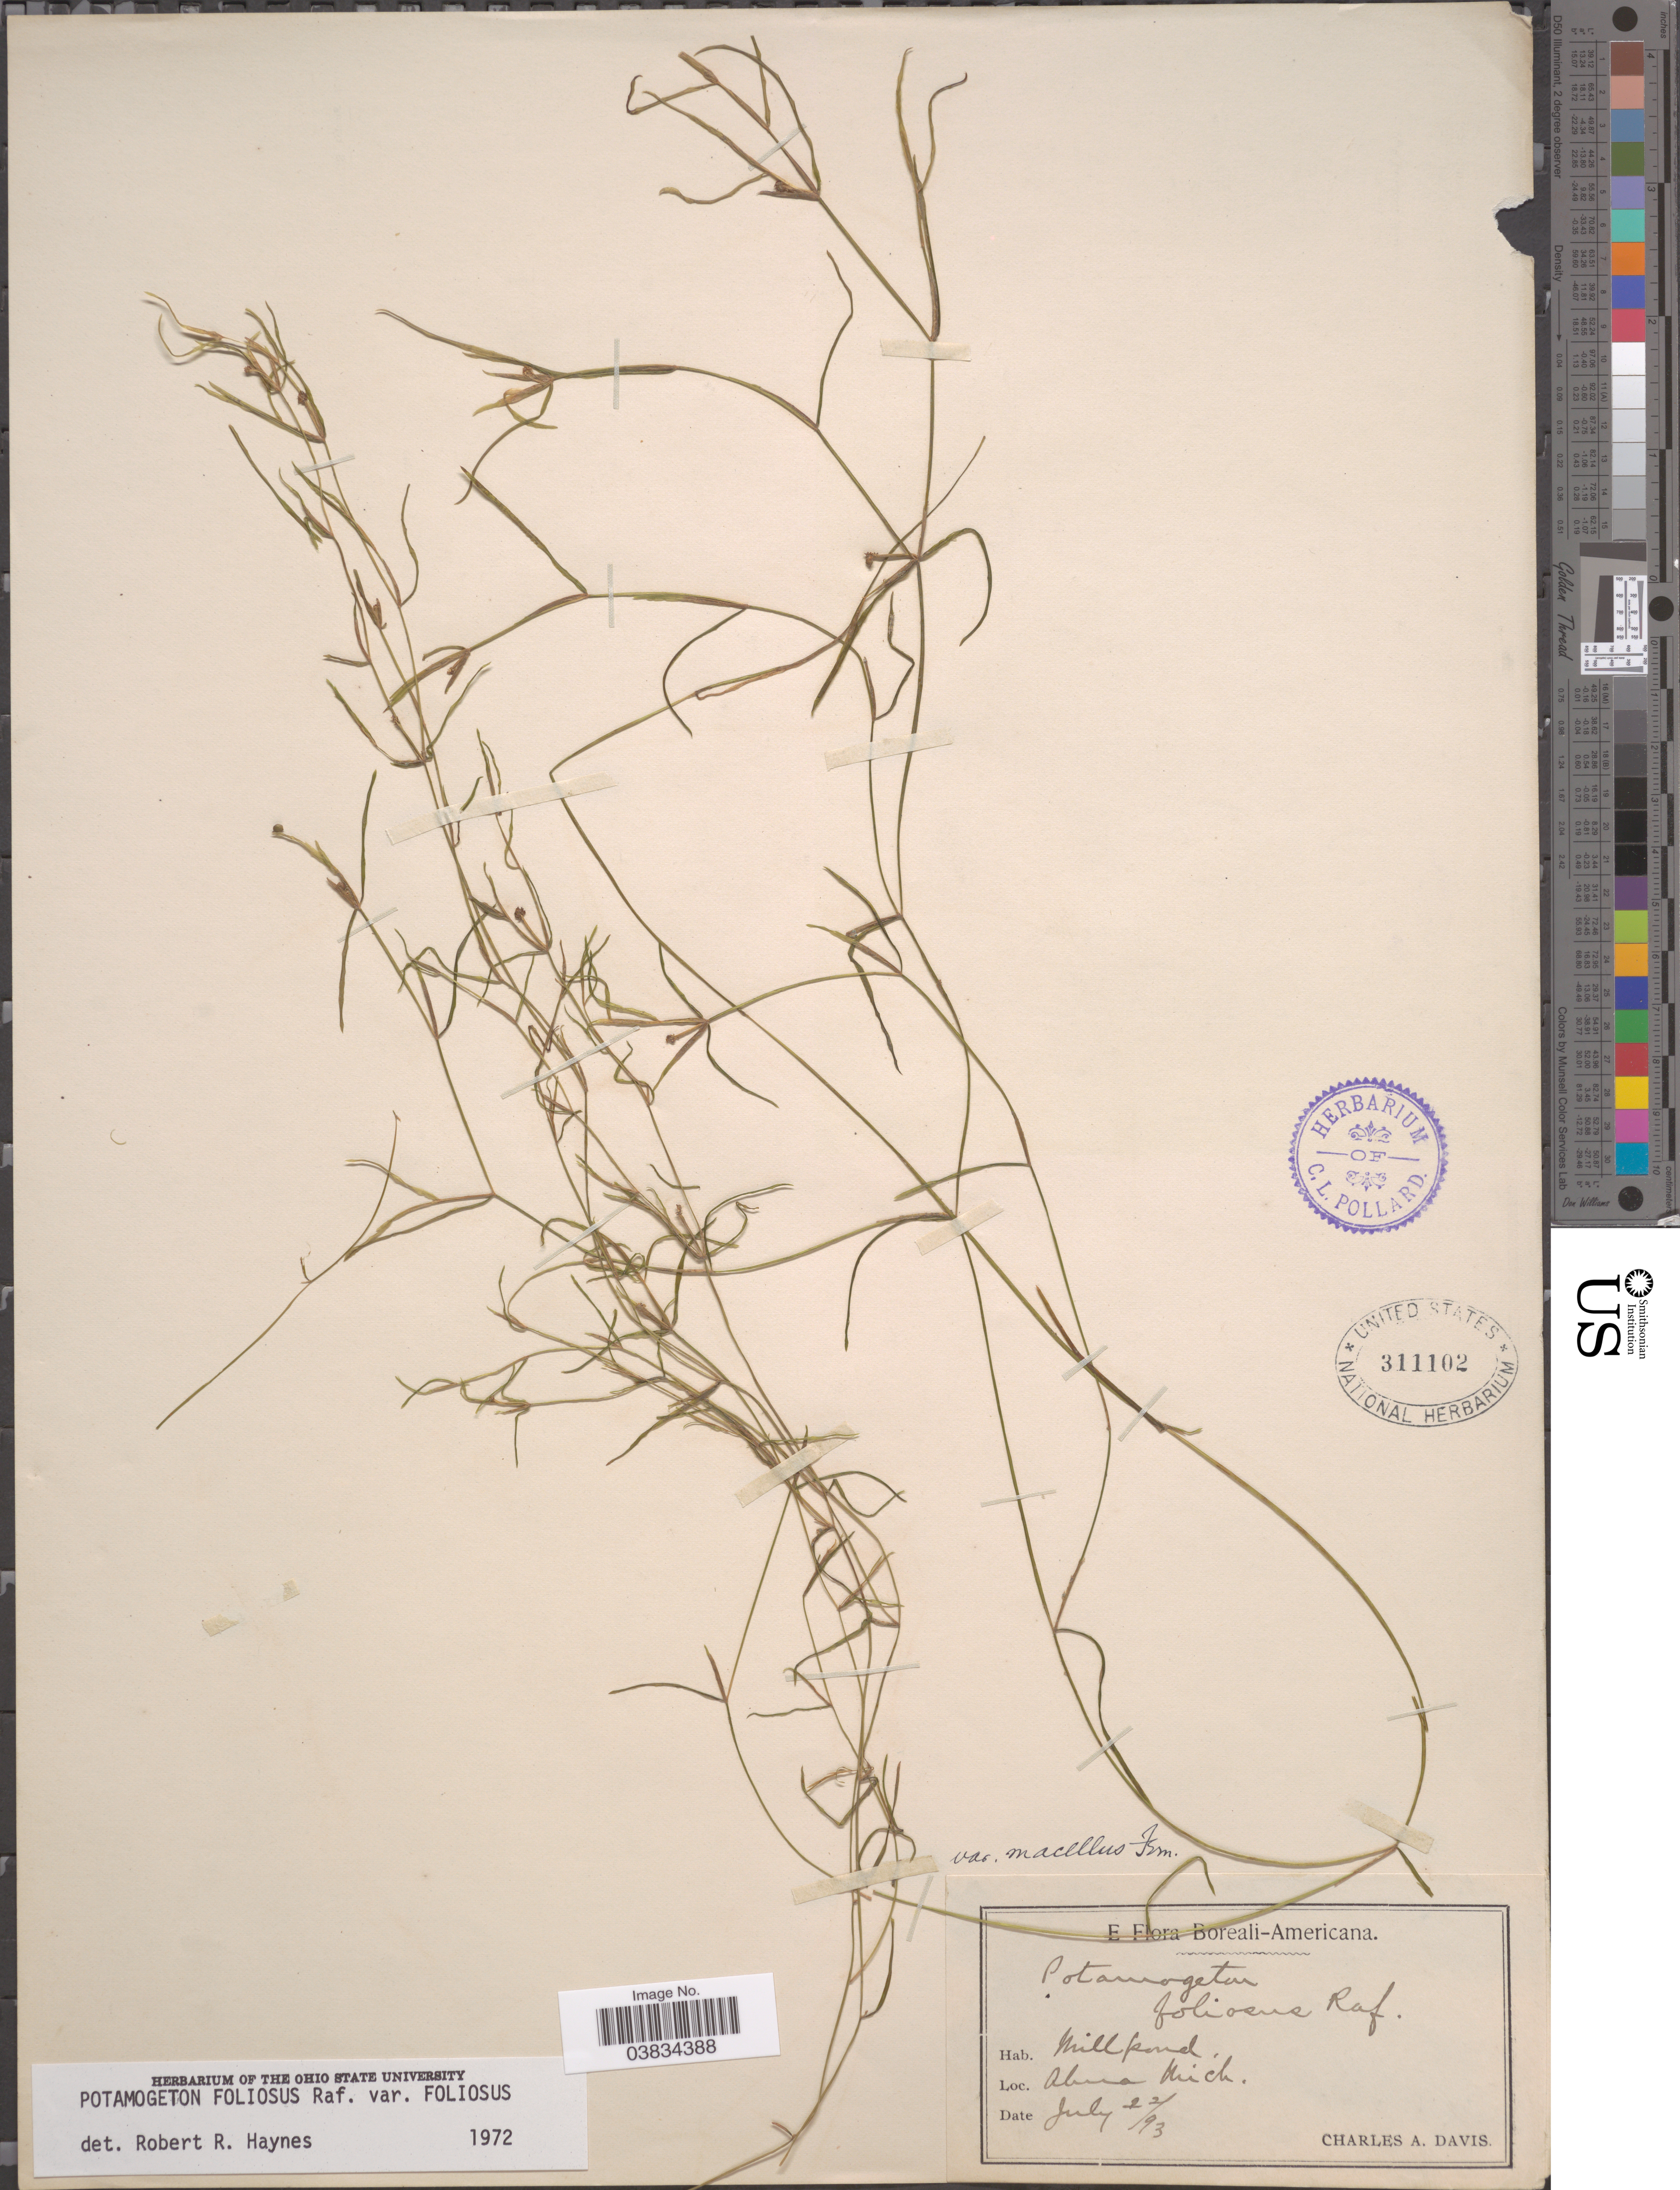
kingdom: Plantae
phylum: Tracheophyta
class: Liliopsida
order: Alismatales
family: Potamogetonaceae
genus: Potamogeton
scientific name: Potamogeton foliosus var. foliosus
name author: Raf.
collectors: C. Davis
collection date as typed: Transcribed d/m/y: 22/7/93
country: United States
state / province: Michigan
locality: Mill pond, Alma.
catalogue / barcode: US 311102